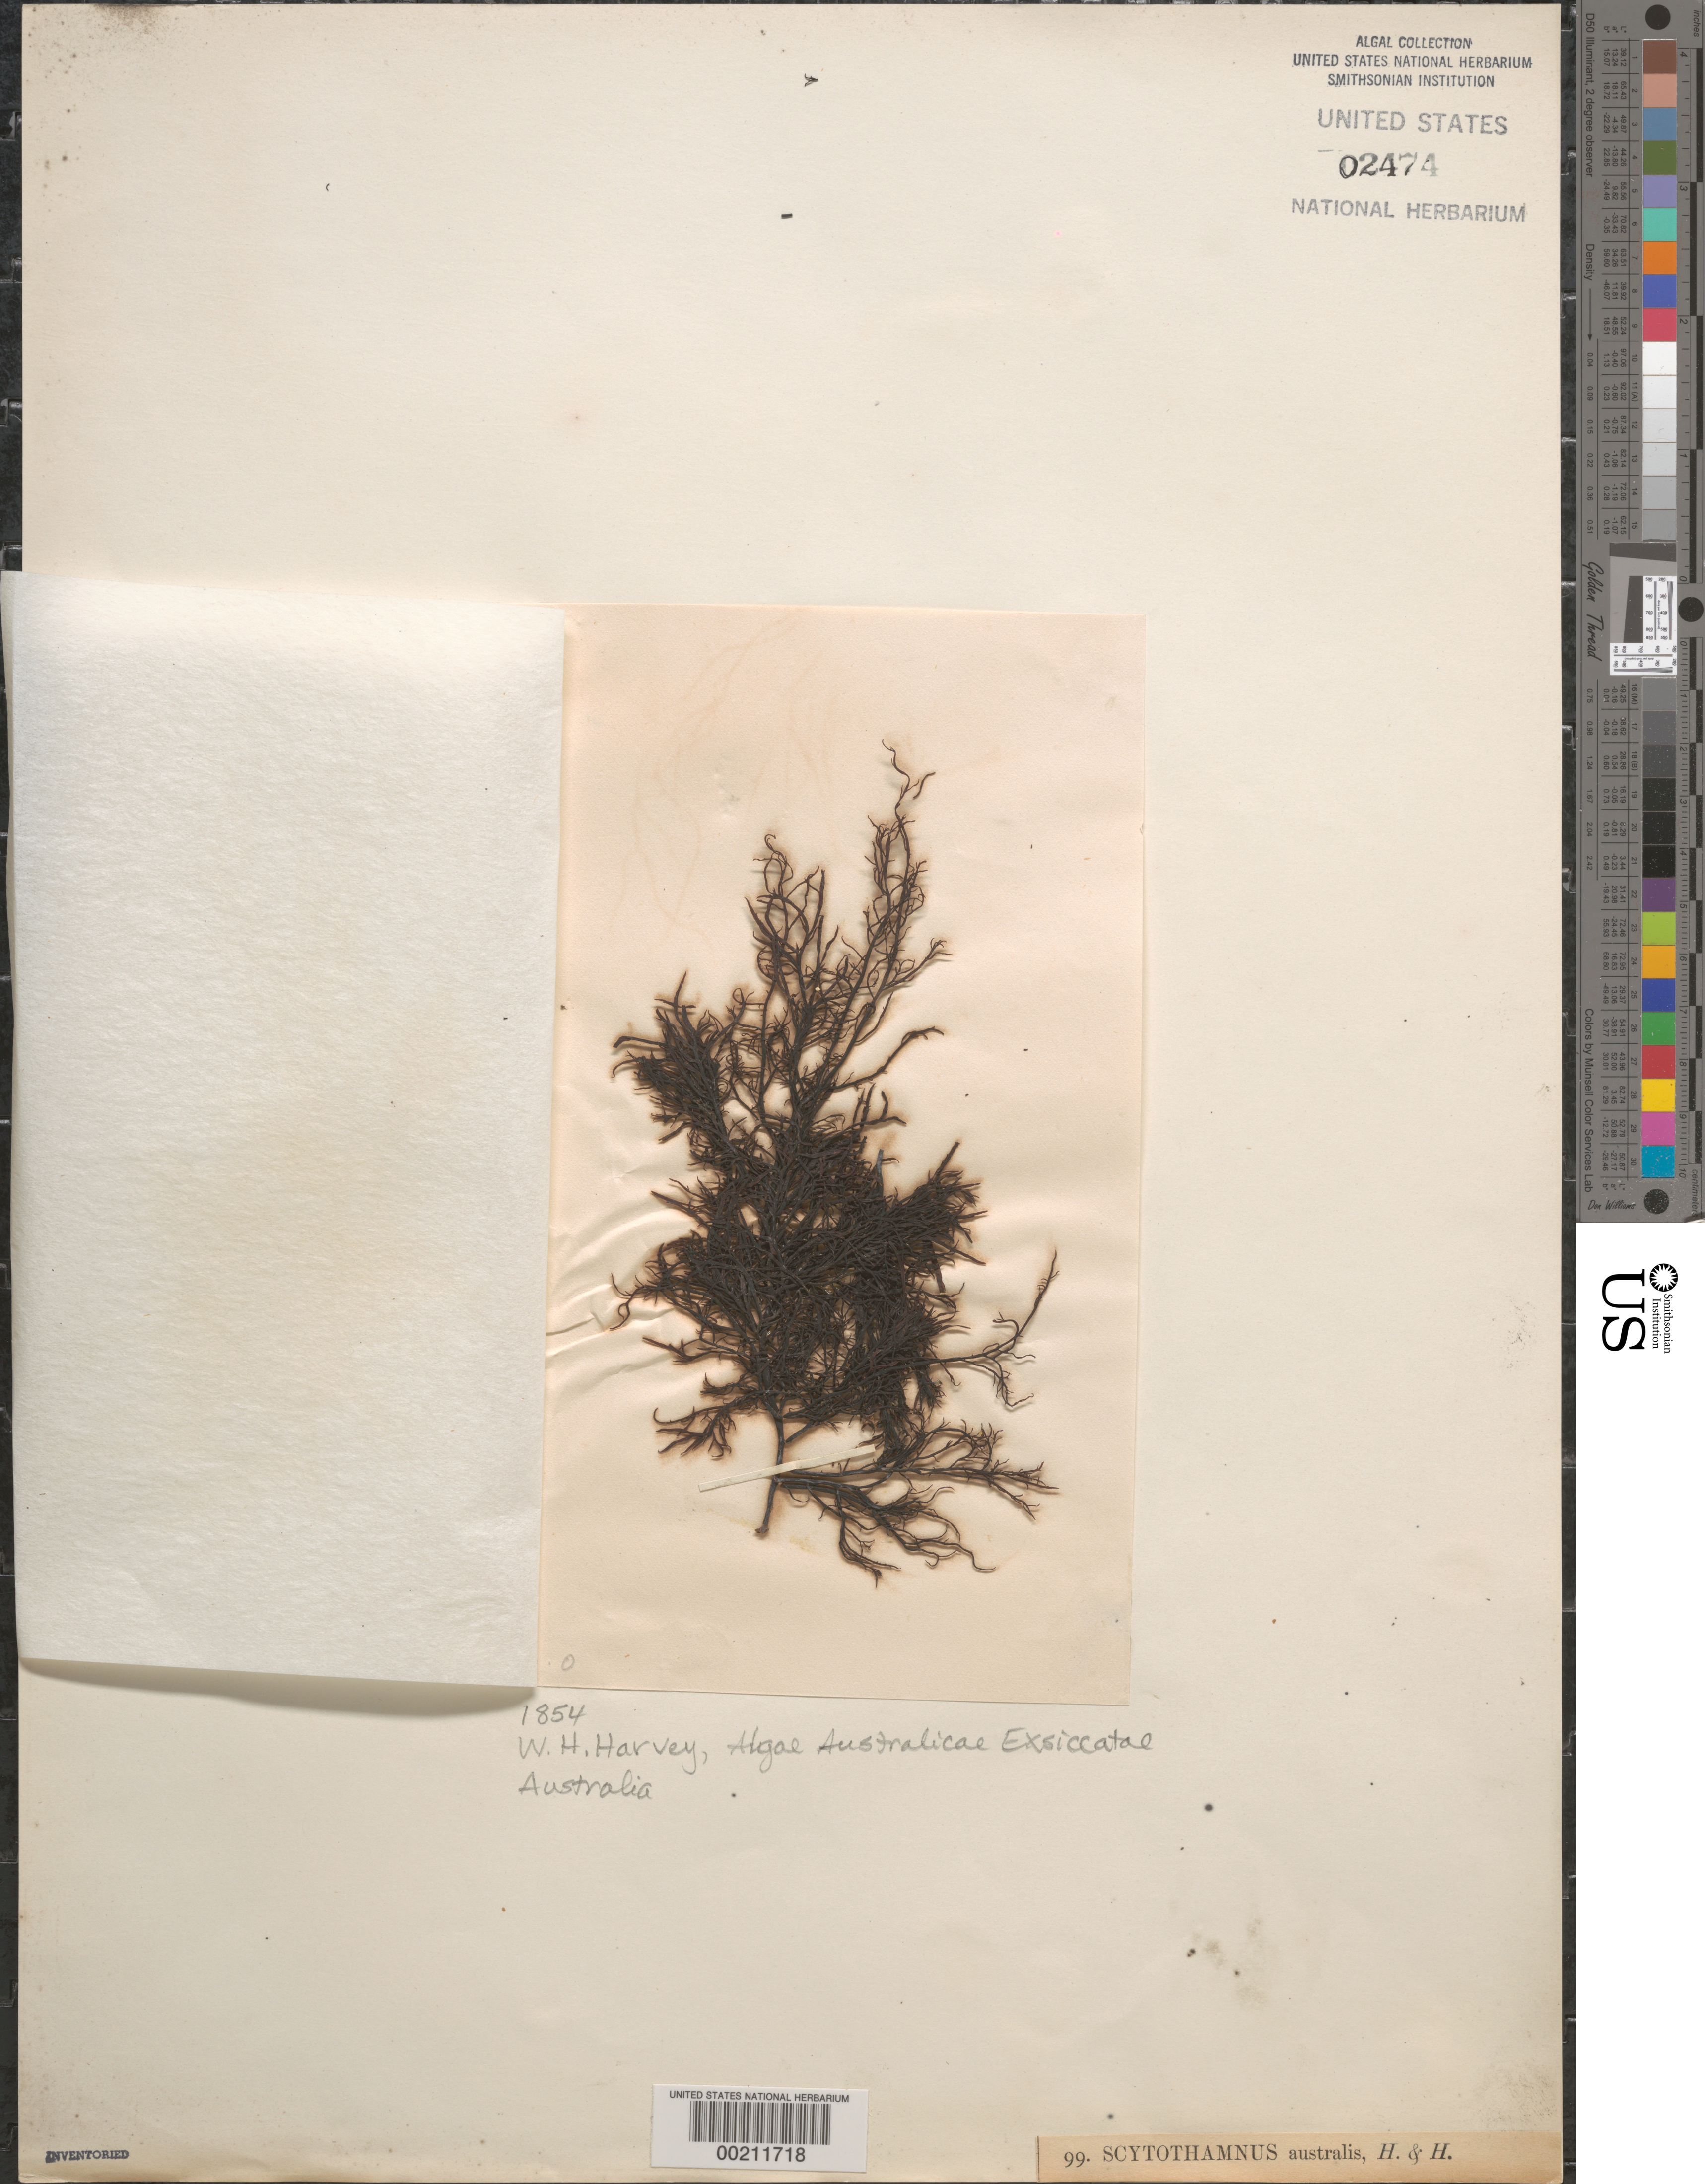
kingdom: Chromista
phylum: Ochrophyta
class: Phaeophyceae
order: Scytothamnales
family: Scytothamnaceae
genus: Scytothamnus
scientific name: Scytothamnus australis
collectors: W. Harvey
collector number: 99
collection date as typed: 1854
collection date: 1854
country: Australia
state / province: Western Australia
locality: Princess Royal Harbor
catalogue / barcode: US 2474